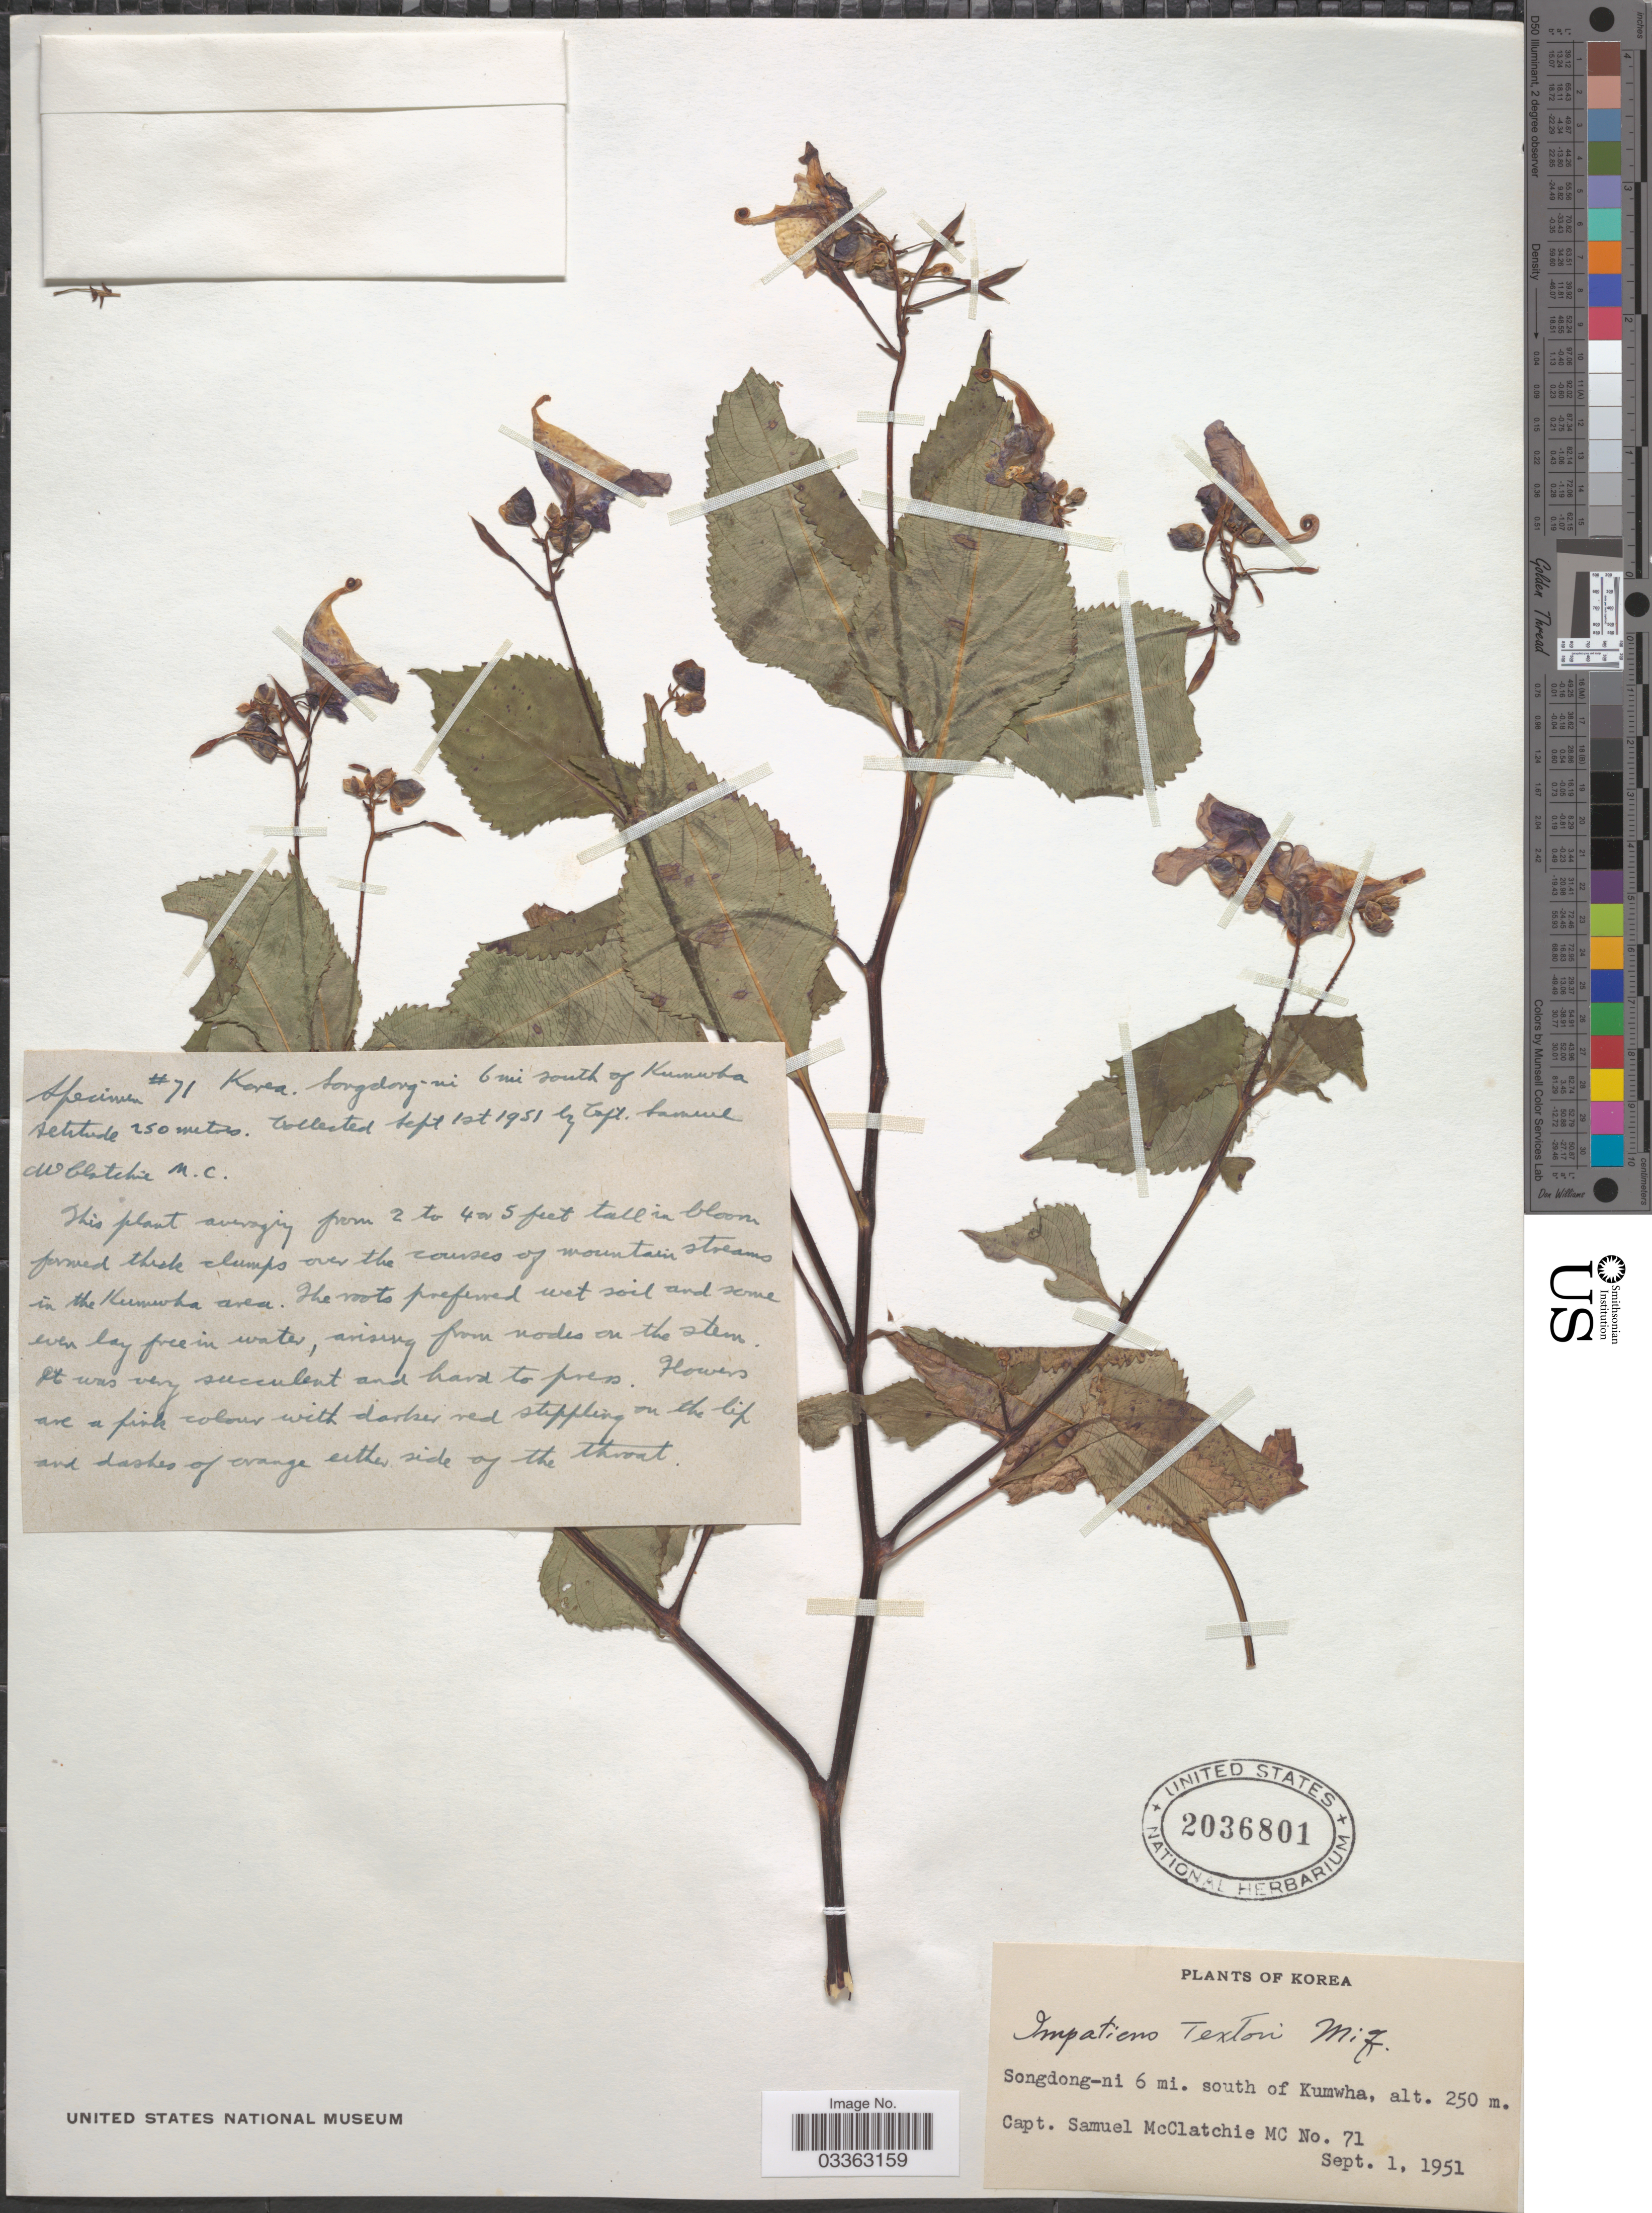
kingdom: Plantae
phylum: Tracheophyta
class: Magnoliopsida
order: Ericales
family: Balsaminaceae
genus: Impatiens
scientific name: Impatiens textorii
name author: Miq.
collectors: S. McClatchie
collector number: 71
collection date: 1951-09-01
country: North Korea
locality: Songdong-ni 6 mi. south of Kumwha.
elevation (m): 250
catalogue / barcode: US 2036801